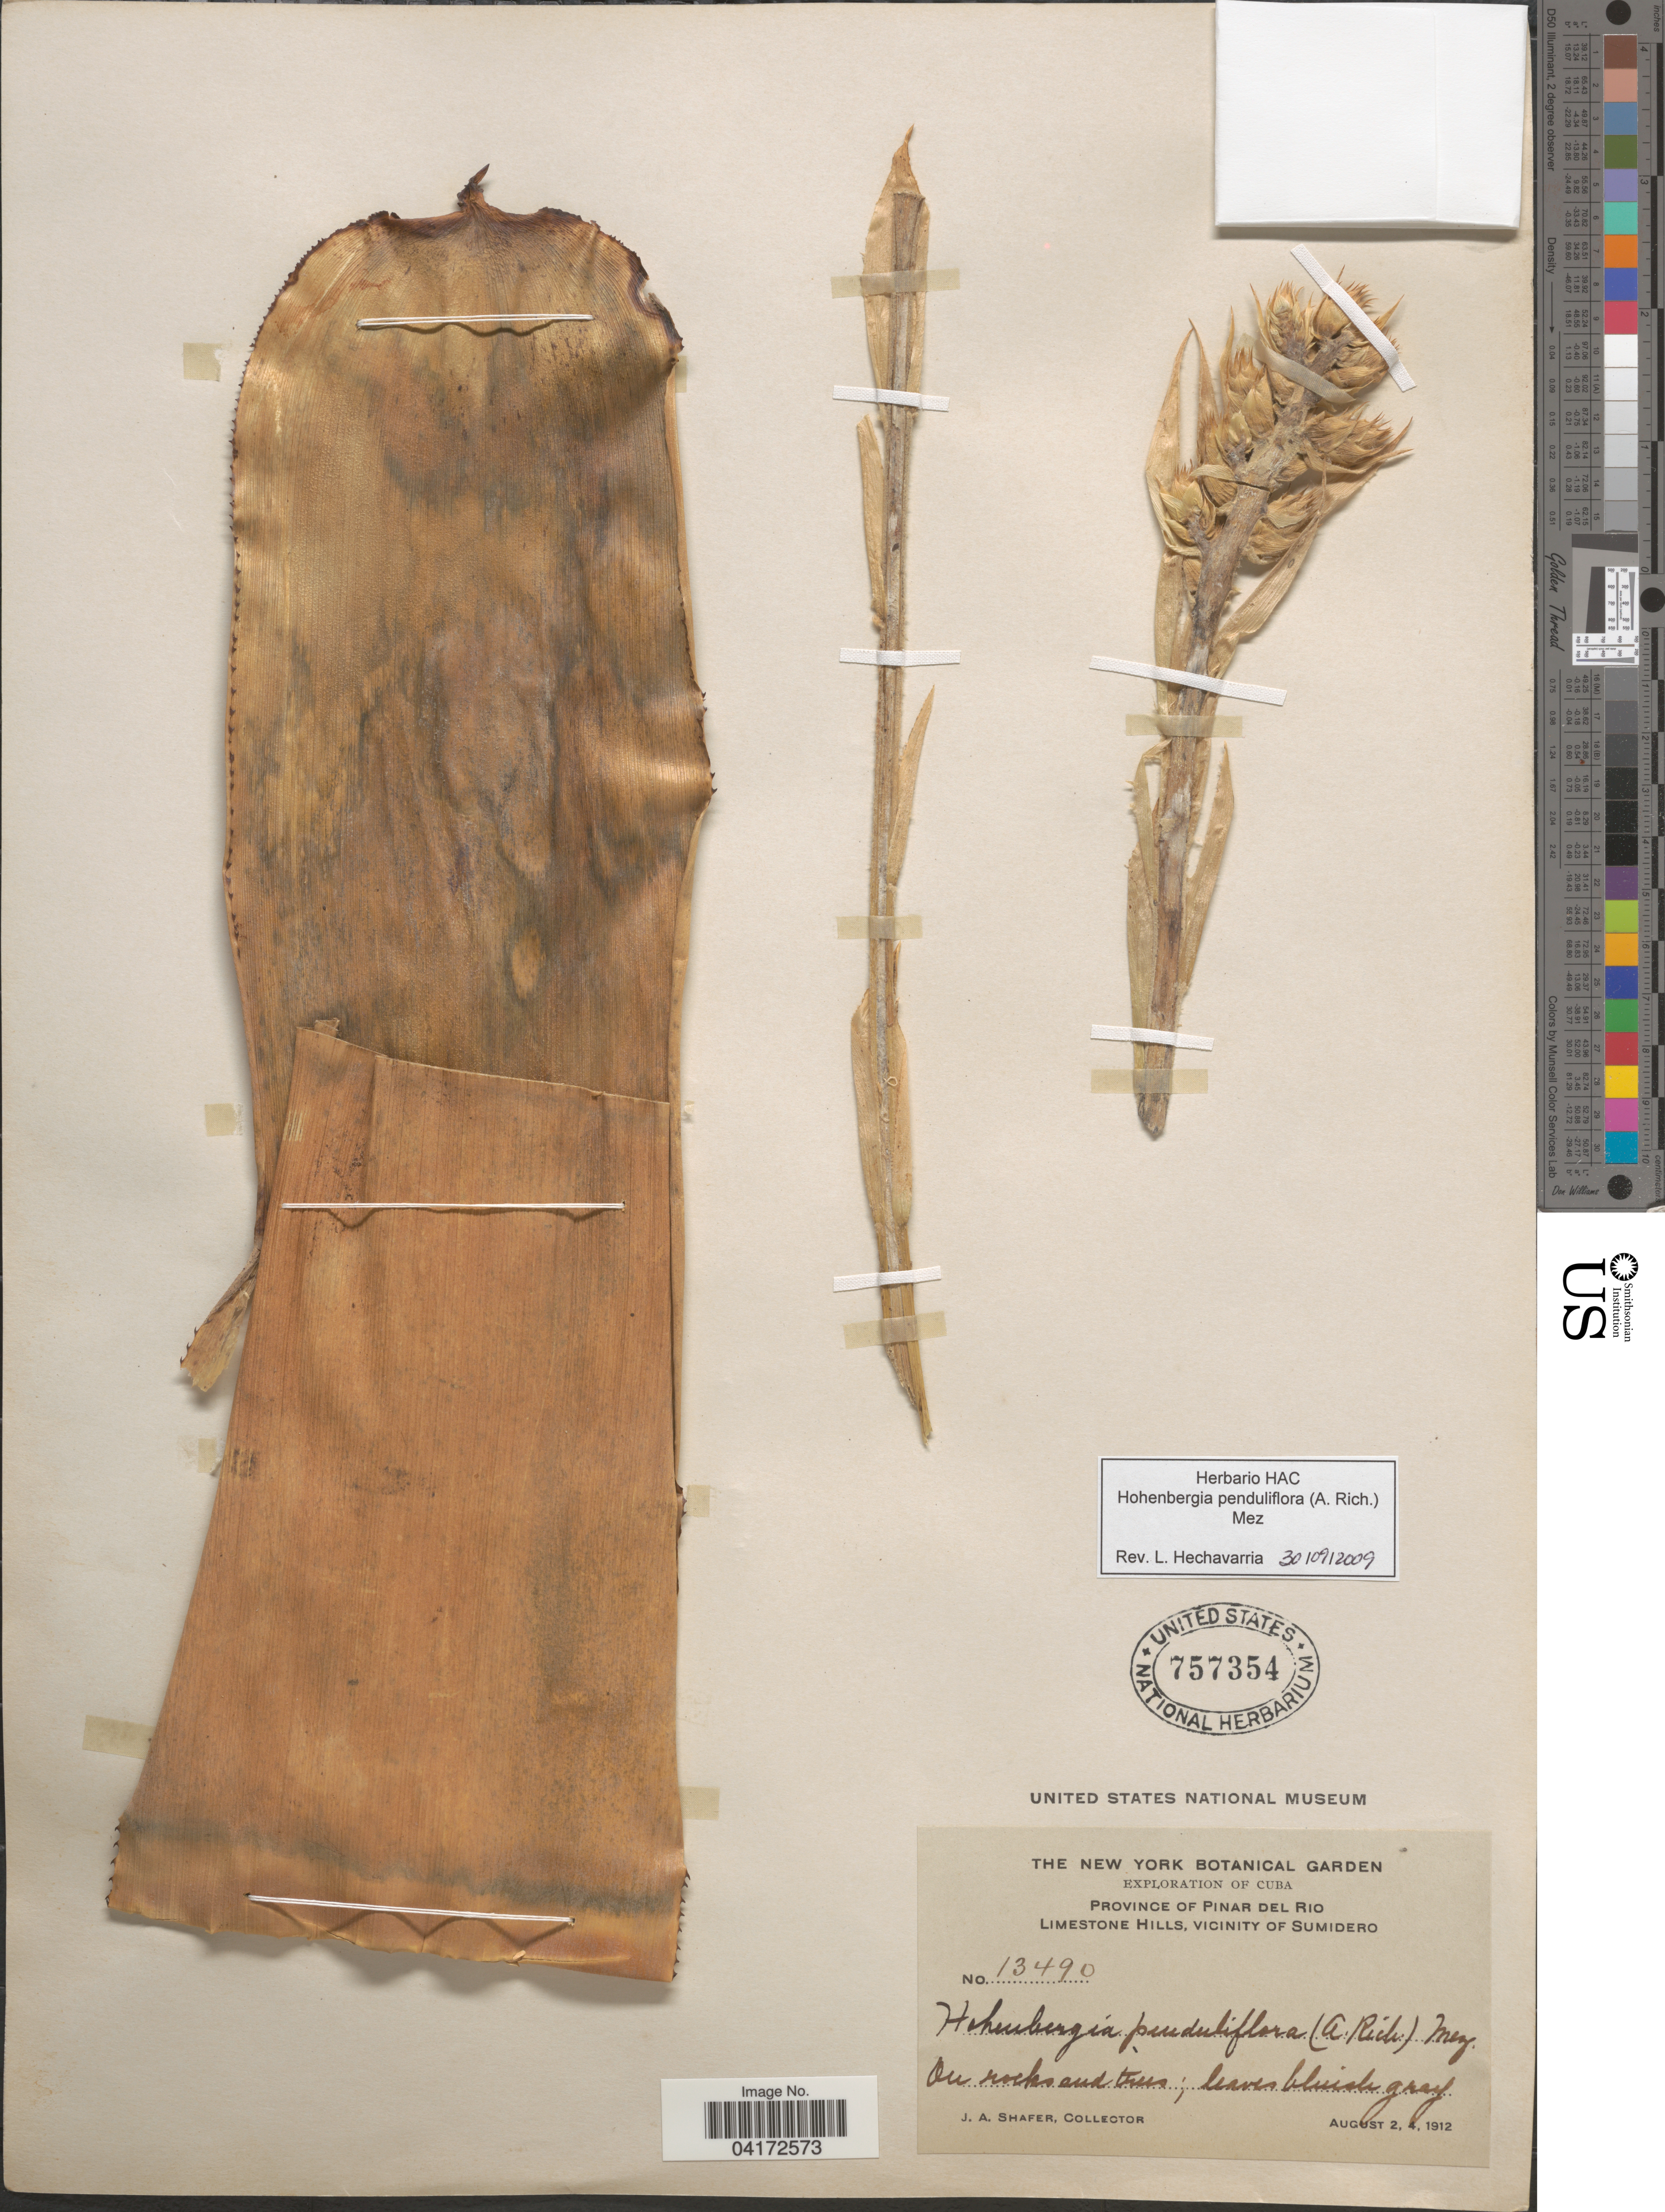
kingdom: Plantae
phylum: Tracheophyta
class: Liliopsida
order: Poales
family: Bromeliaceae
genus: Hohenbergia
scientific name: Hohenbergia penduliflora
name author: (A. Rich.) Mez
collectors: J. A. Shafer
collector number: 13490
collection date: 1912-08-02/1912-08-04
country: Cuba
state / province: Pinar del Río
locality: Exploration of Cuba. Limestone Hills, vicinity of Sumidero.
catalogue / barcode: US 757354